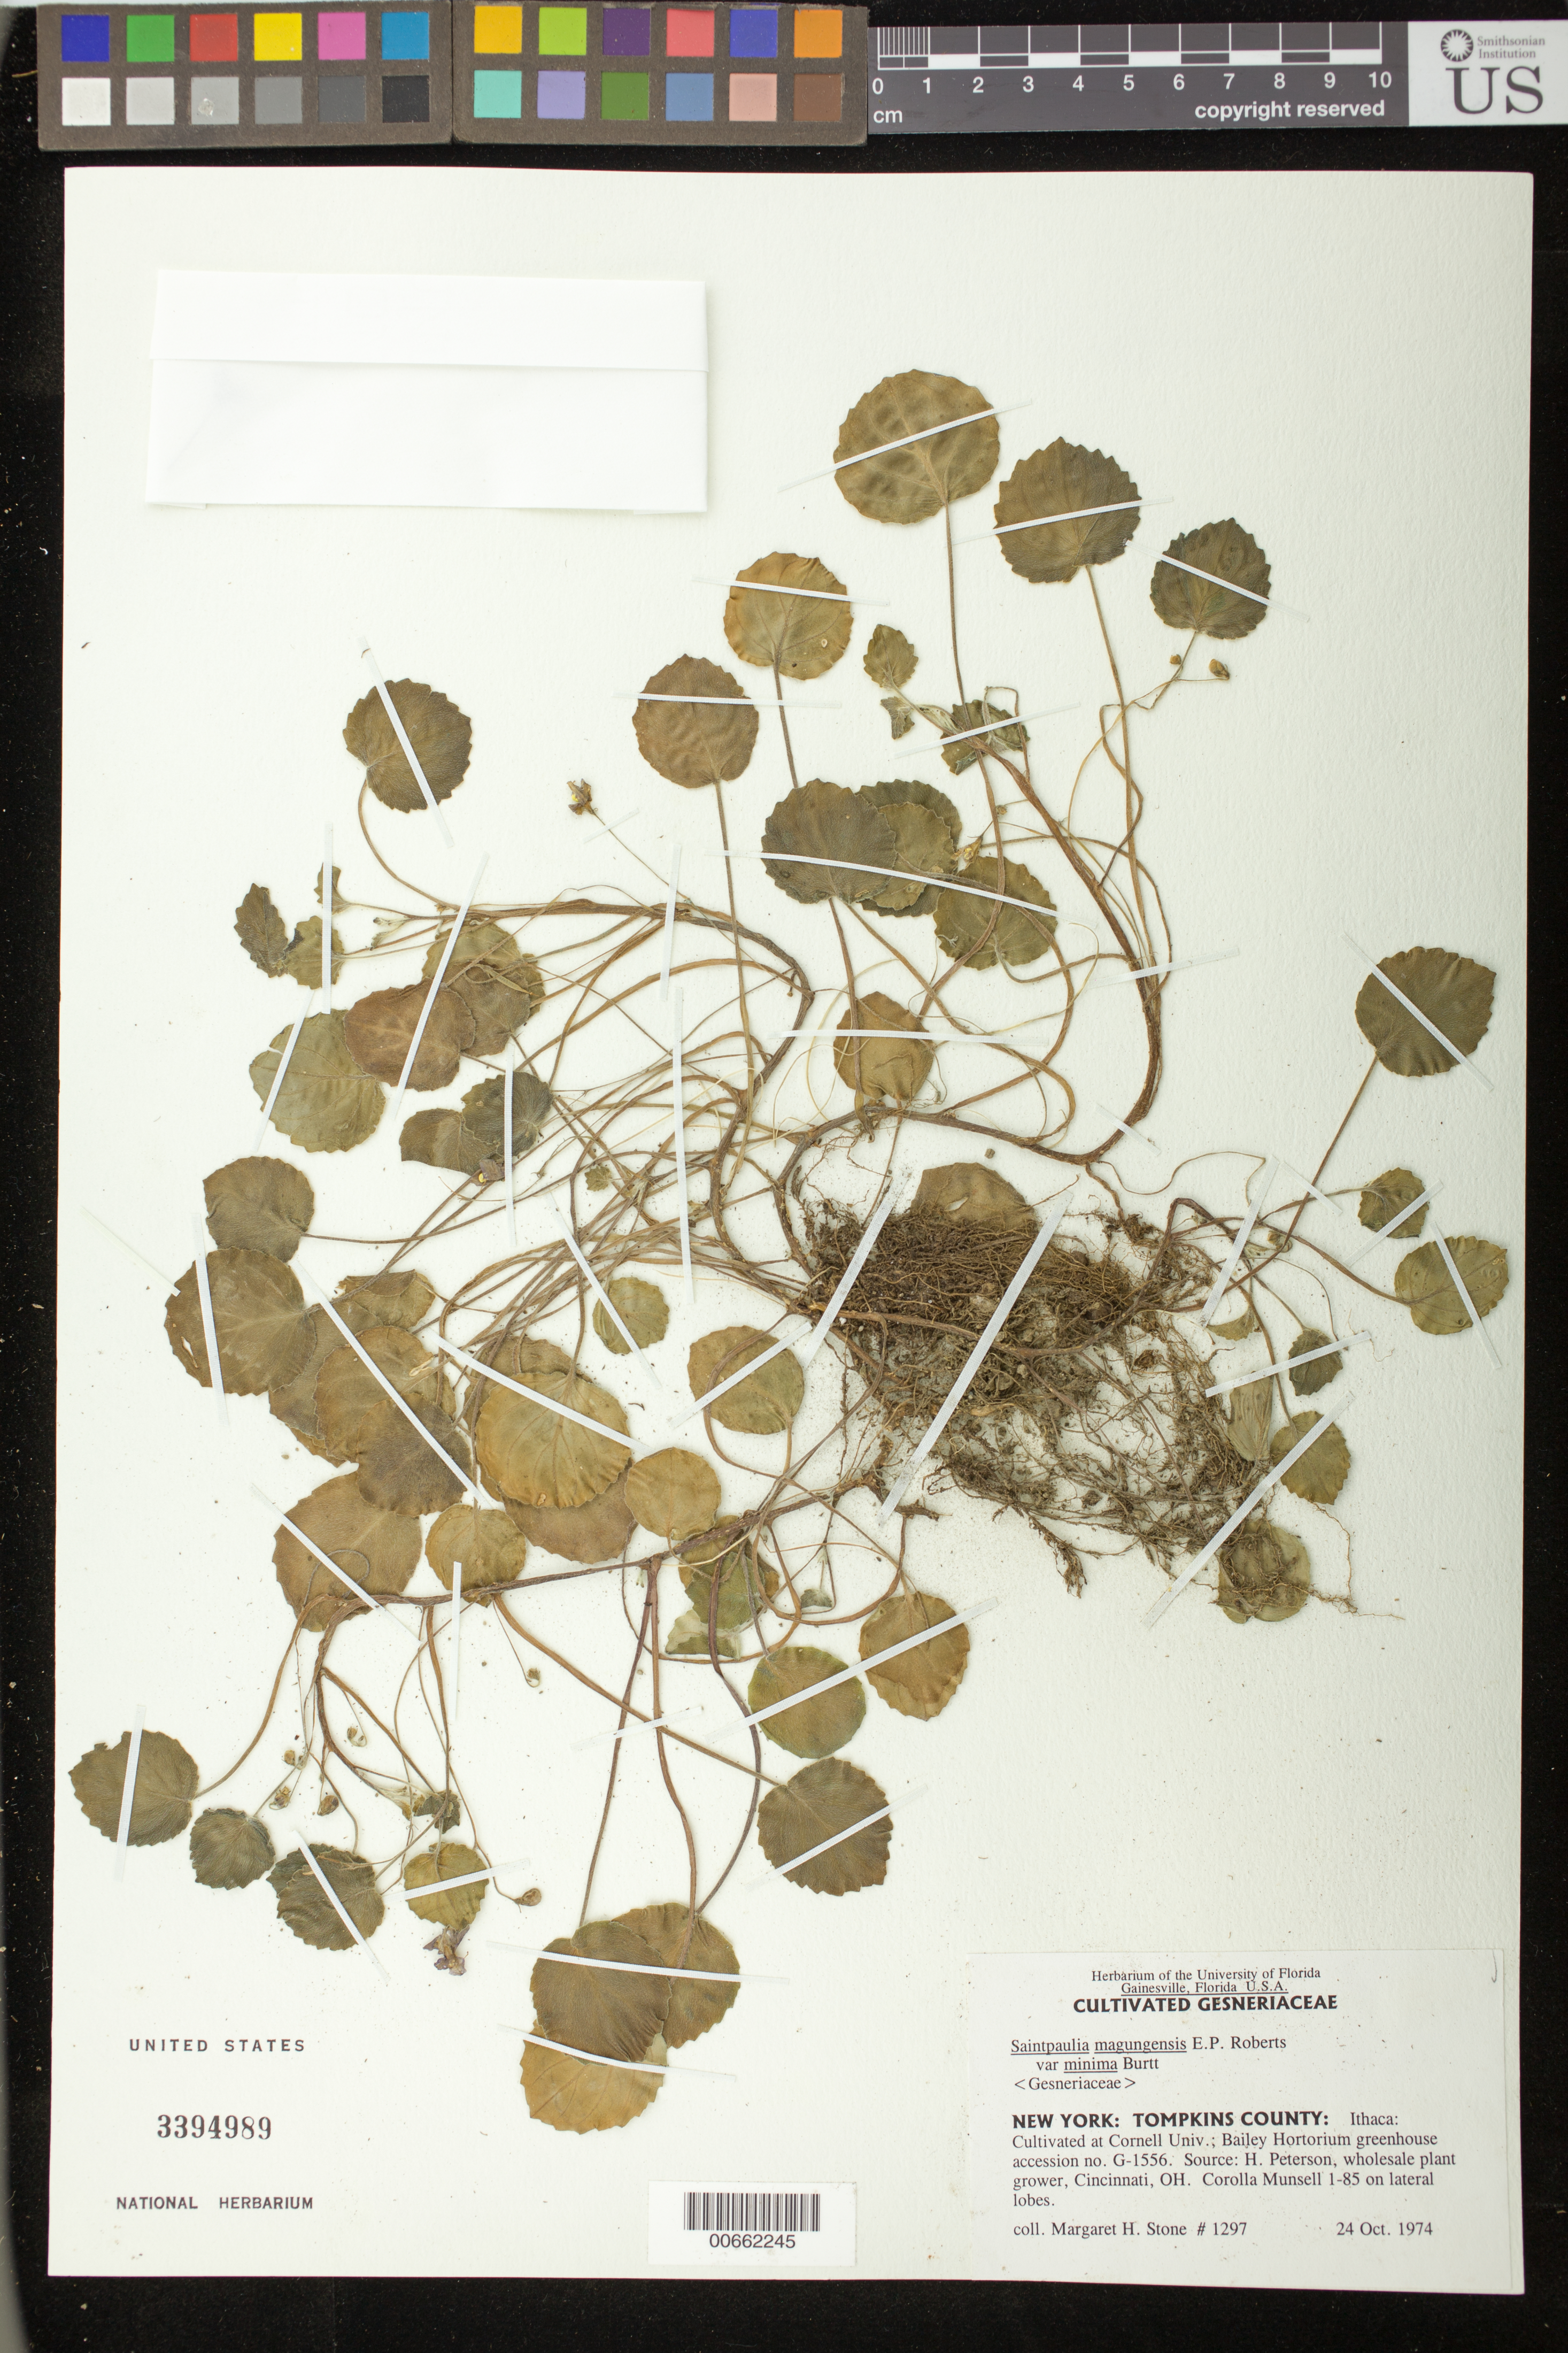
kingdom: Plantae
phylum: Tracheophyta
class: Magnoliopsida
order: Lamiales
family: Gesneriaceae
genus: Streptocarpus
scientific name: Streptocarpus ionanthus subsp. grotei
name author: (Engl.) Christenh.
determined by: Skog, Laurence E.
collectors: M. Stone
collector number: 1297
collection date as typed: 24 Oct 1974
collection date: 1974-10-24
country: United States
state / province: New York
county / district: Tompkins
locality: Cornell University: Bailey Hortorium greenhouse.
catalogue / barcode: US 3394989